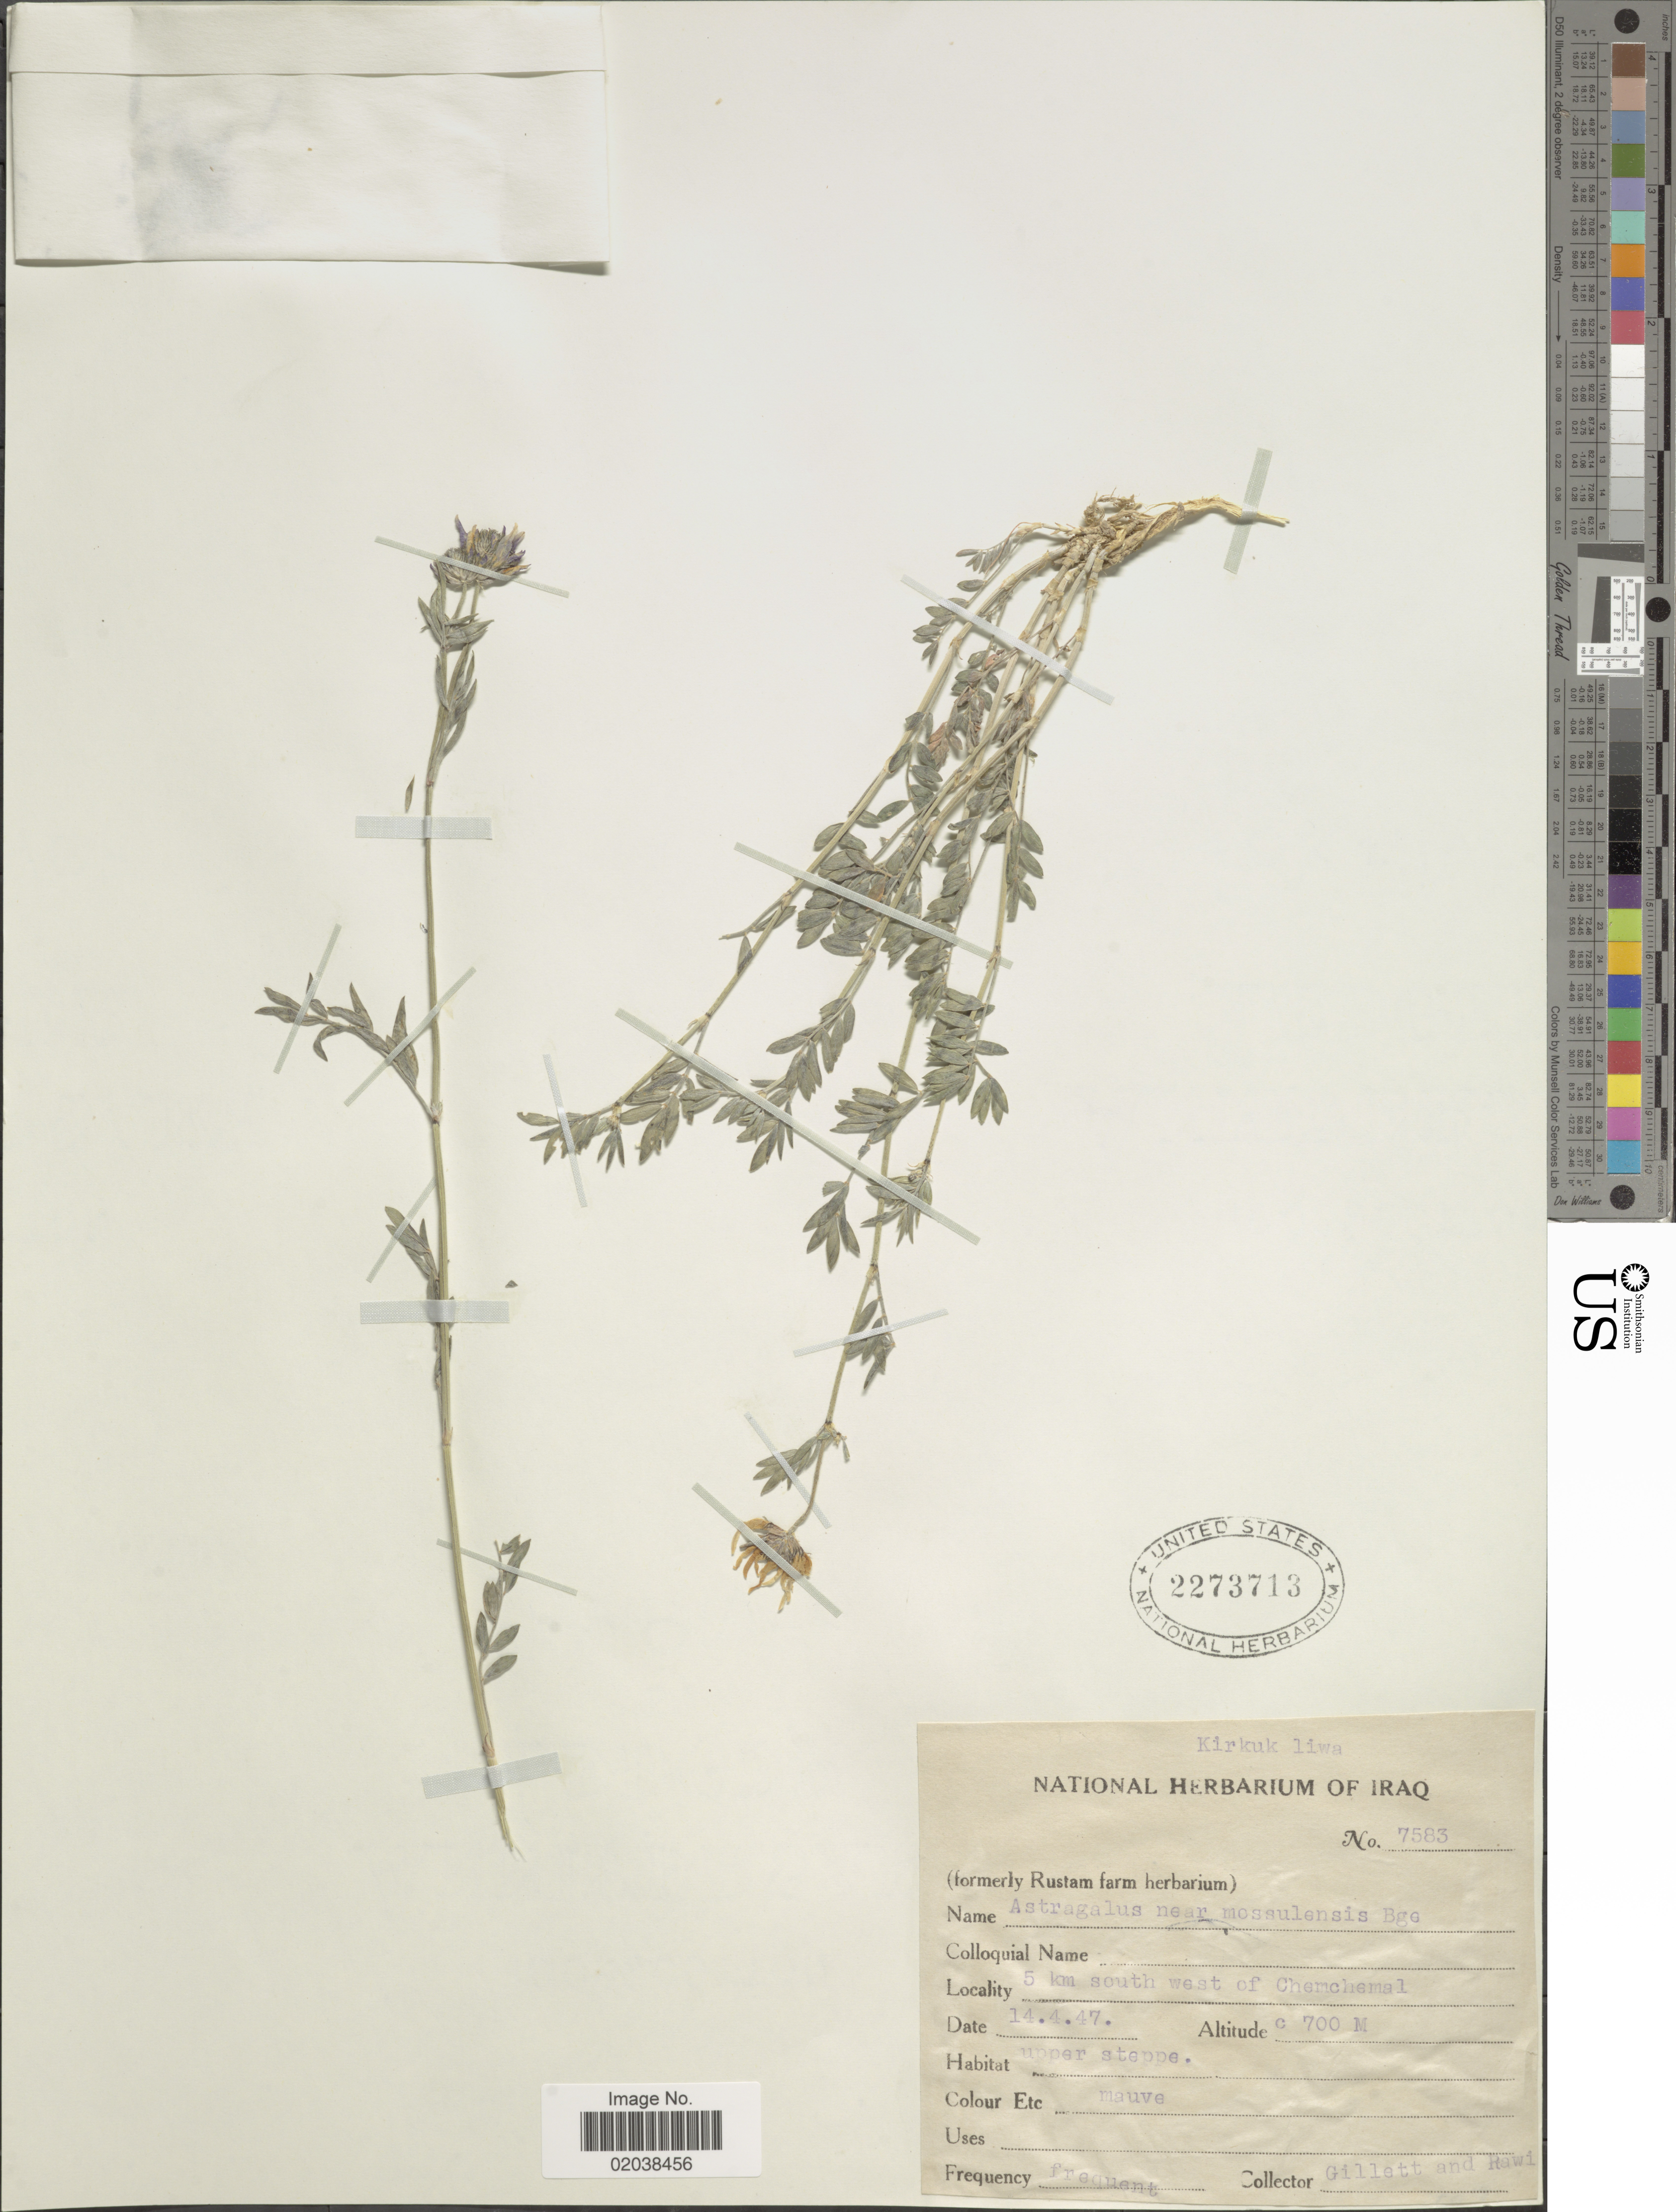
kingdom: Plantae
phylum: Tracheophyta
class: Magnoliopsida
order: Fabales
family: Fabaceae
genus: Astragalus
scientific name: Astragalus mossulensis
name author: Bunge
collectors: Gillett, -- & -. Rawi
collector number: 7583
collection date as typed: Transcribed d/m/y: 14/4/47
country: Iraq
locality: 5 km south west of Chamchamal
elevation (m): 700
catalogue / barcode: US 2273713